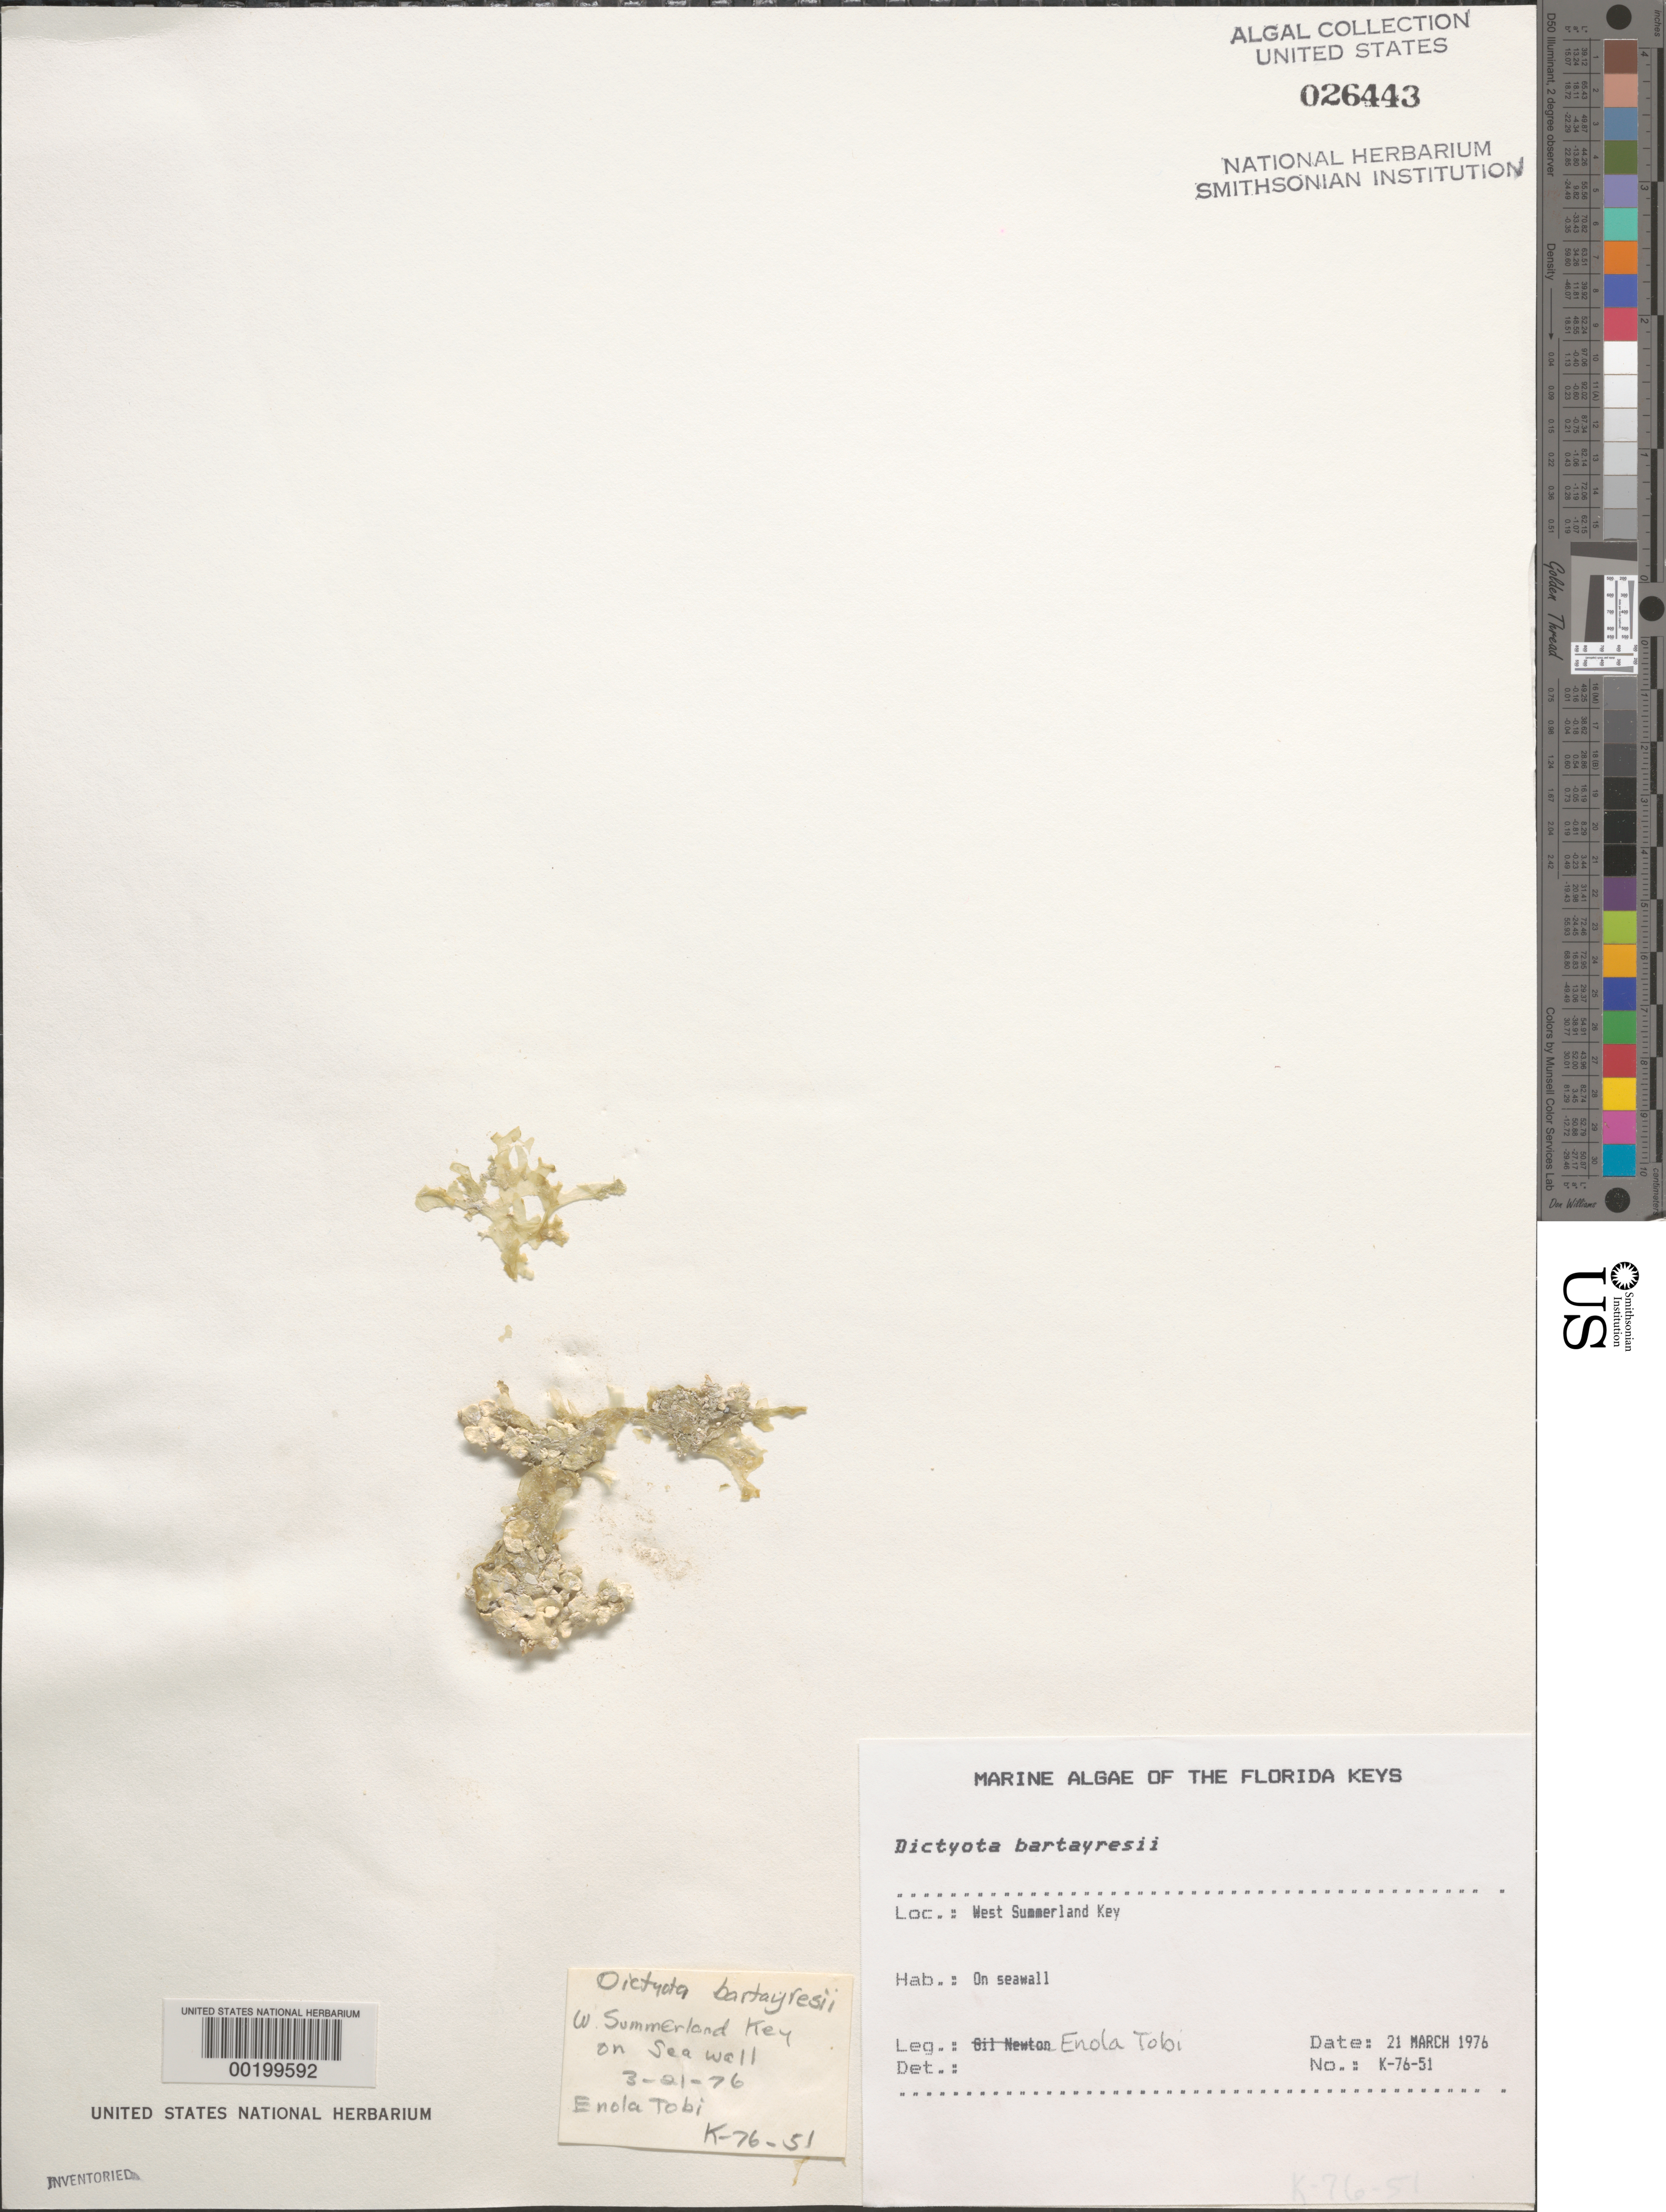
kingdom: Chromista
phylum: Ochrophyta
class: Phaeophyceae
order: Dictyotales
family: Dictyotaceae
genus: Dictyota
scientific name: Dictyota bartayresiana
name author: J.V.Lamouroux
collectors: E. Tobi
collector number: K-76-51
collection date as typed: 21 Mar 1976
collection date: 1976-03-21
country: United States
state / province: Florida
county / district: Monroe County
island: West Summerland Key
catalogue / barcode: US 26443